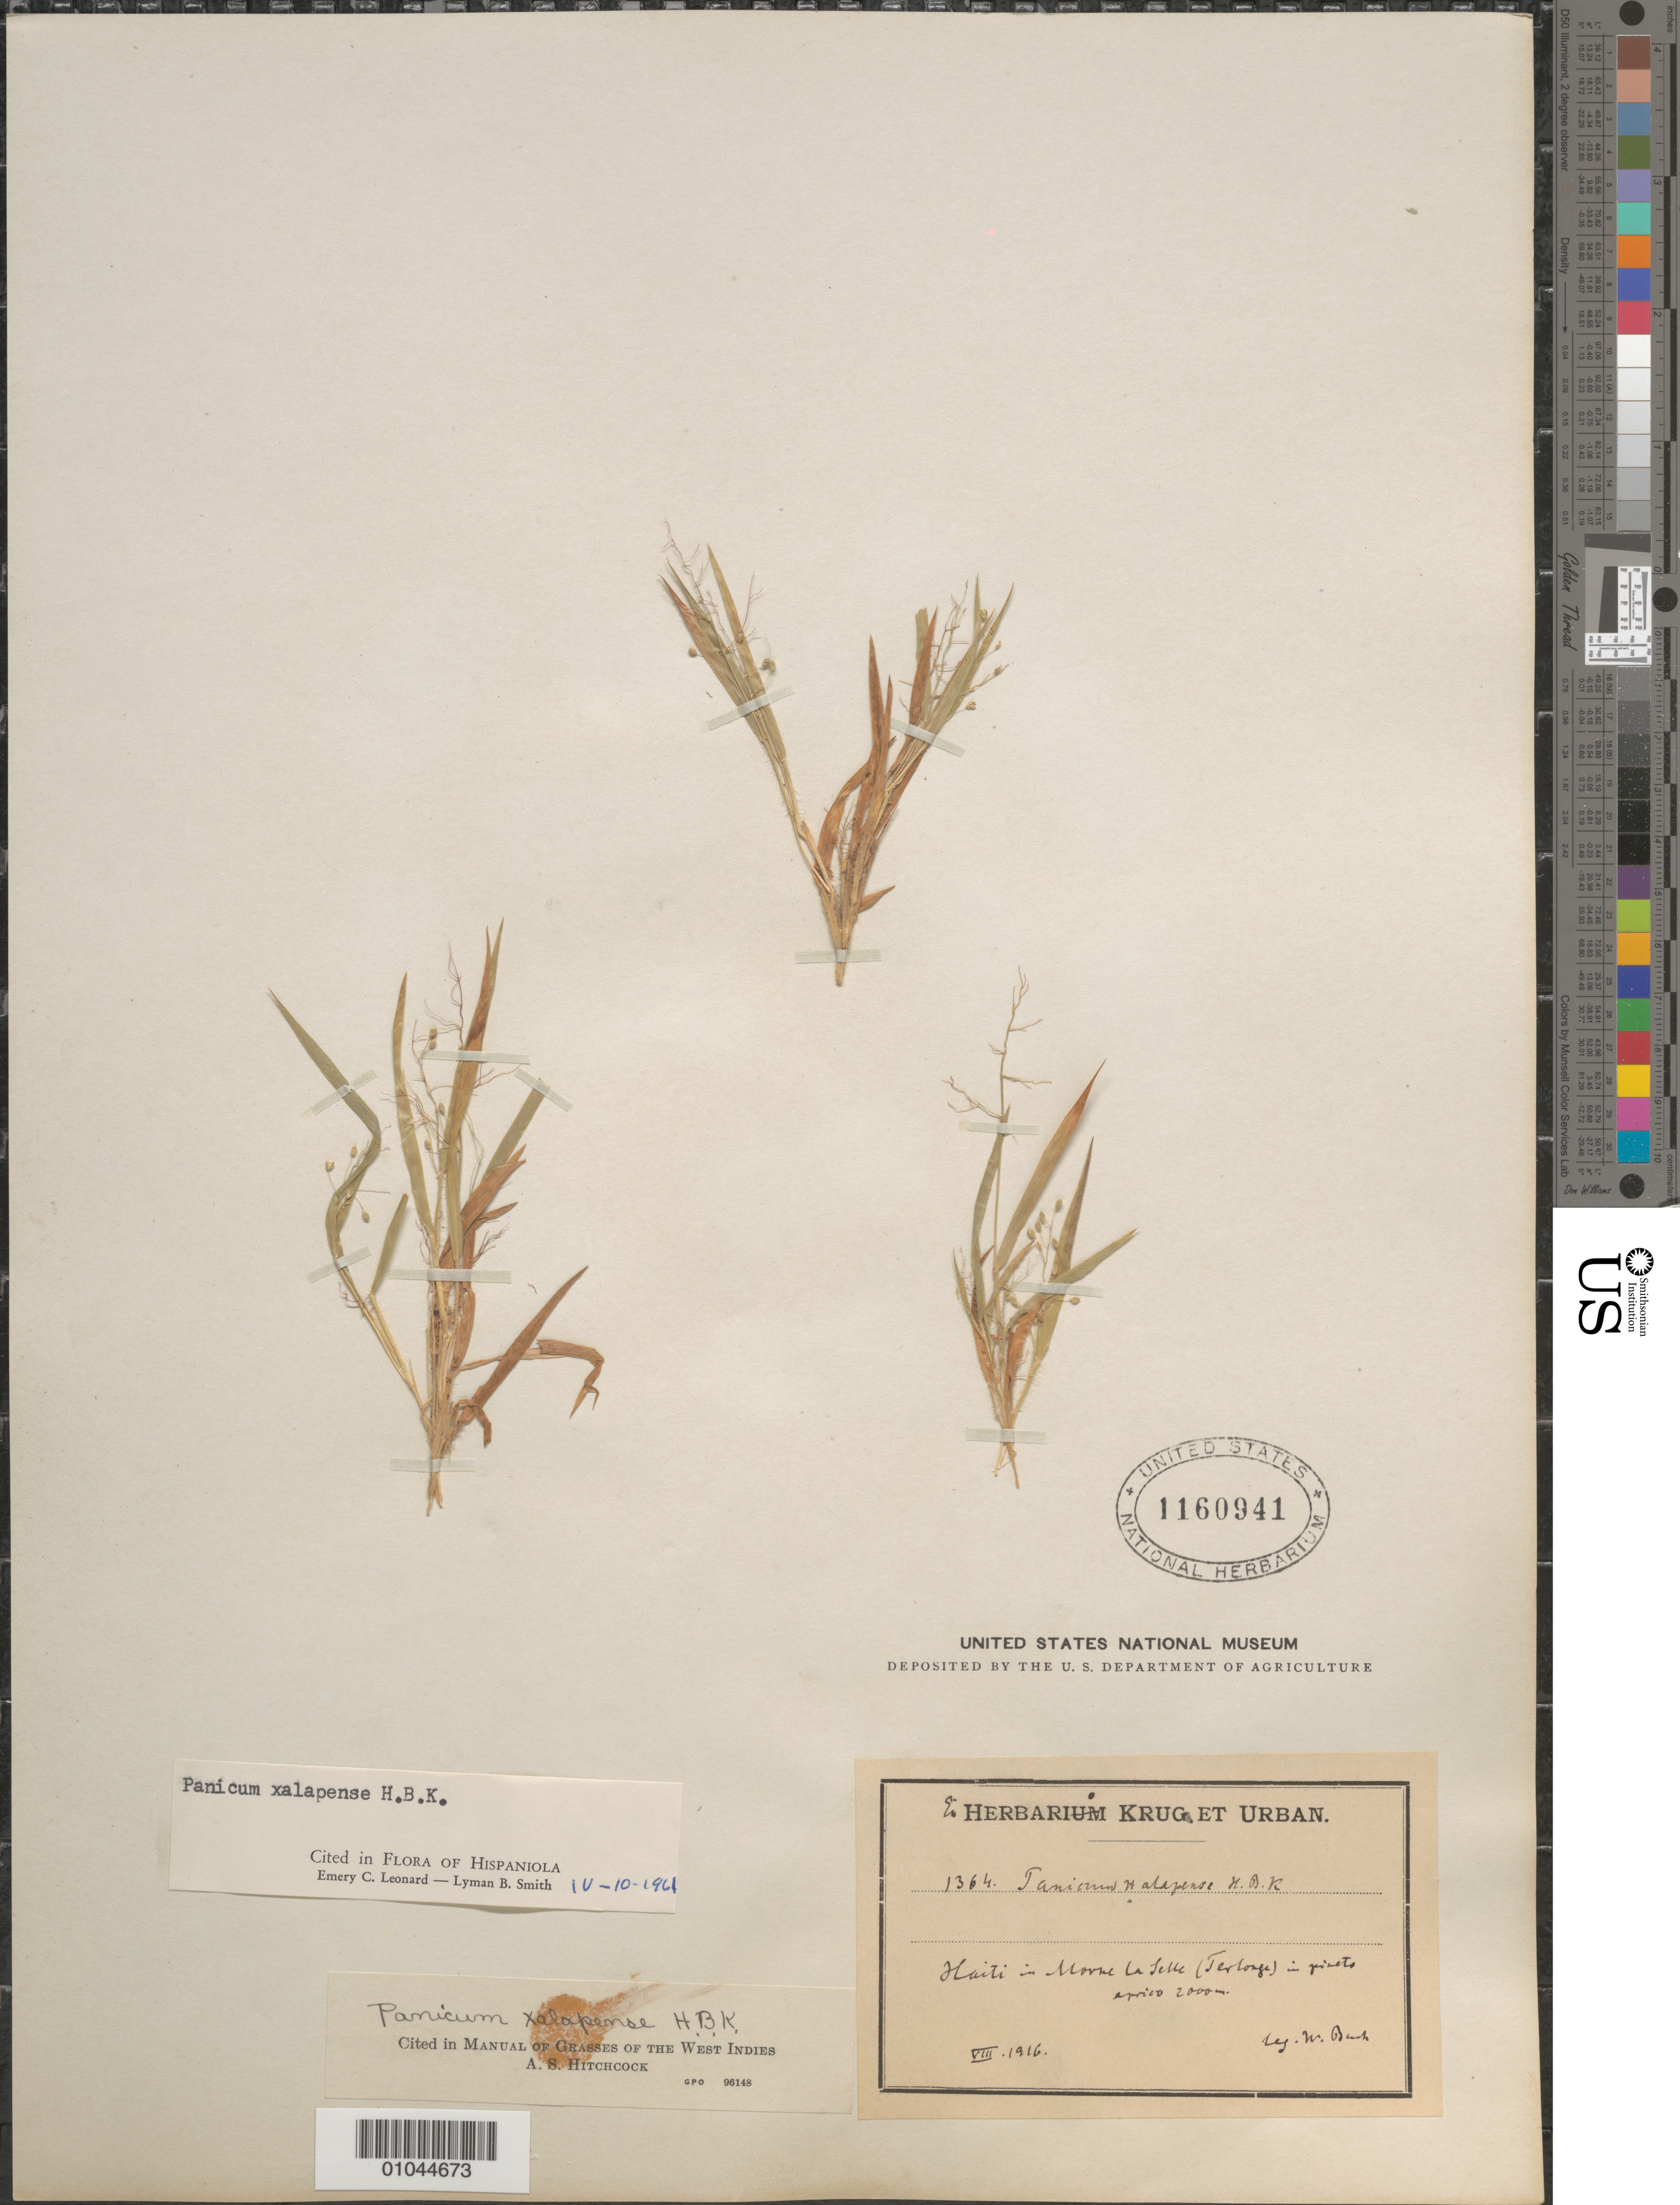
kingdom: Plantae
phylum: Tracheophyta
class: Liliopsida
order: Poales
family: Poaceae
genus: Panicum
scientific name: Panicum xalapense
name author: Kunth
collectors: W. Buch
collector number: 1364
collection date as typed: Aug 1916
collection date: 1916-08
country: Haiti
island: Hispaniola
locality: Morne la Selle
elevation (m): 2000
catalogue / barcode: US 1160941